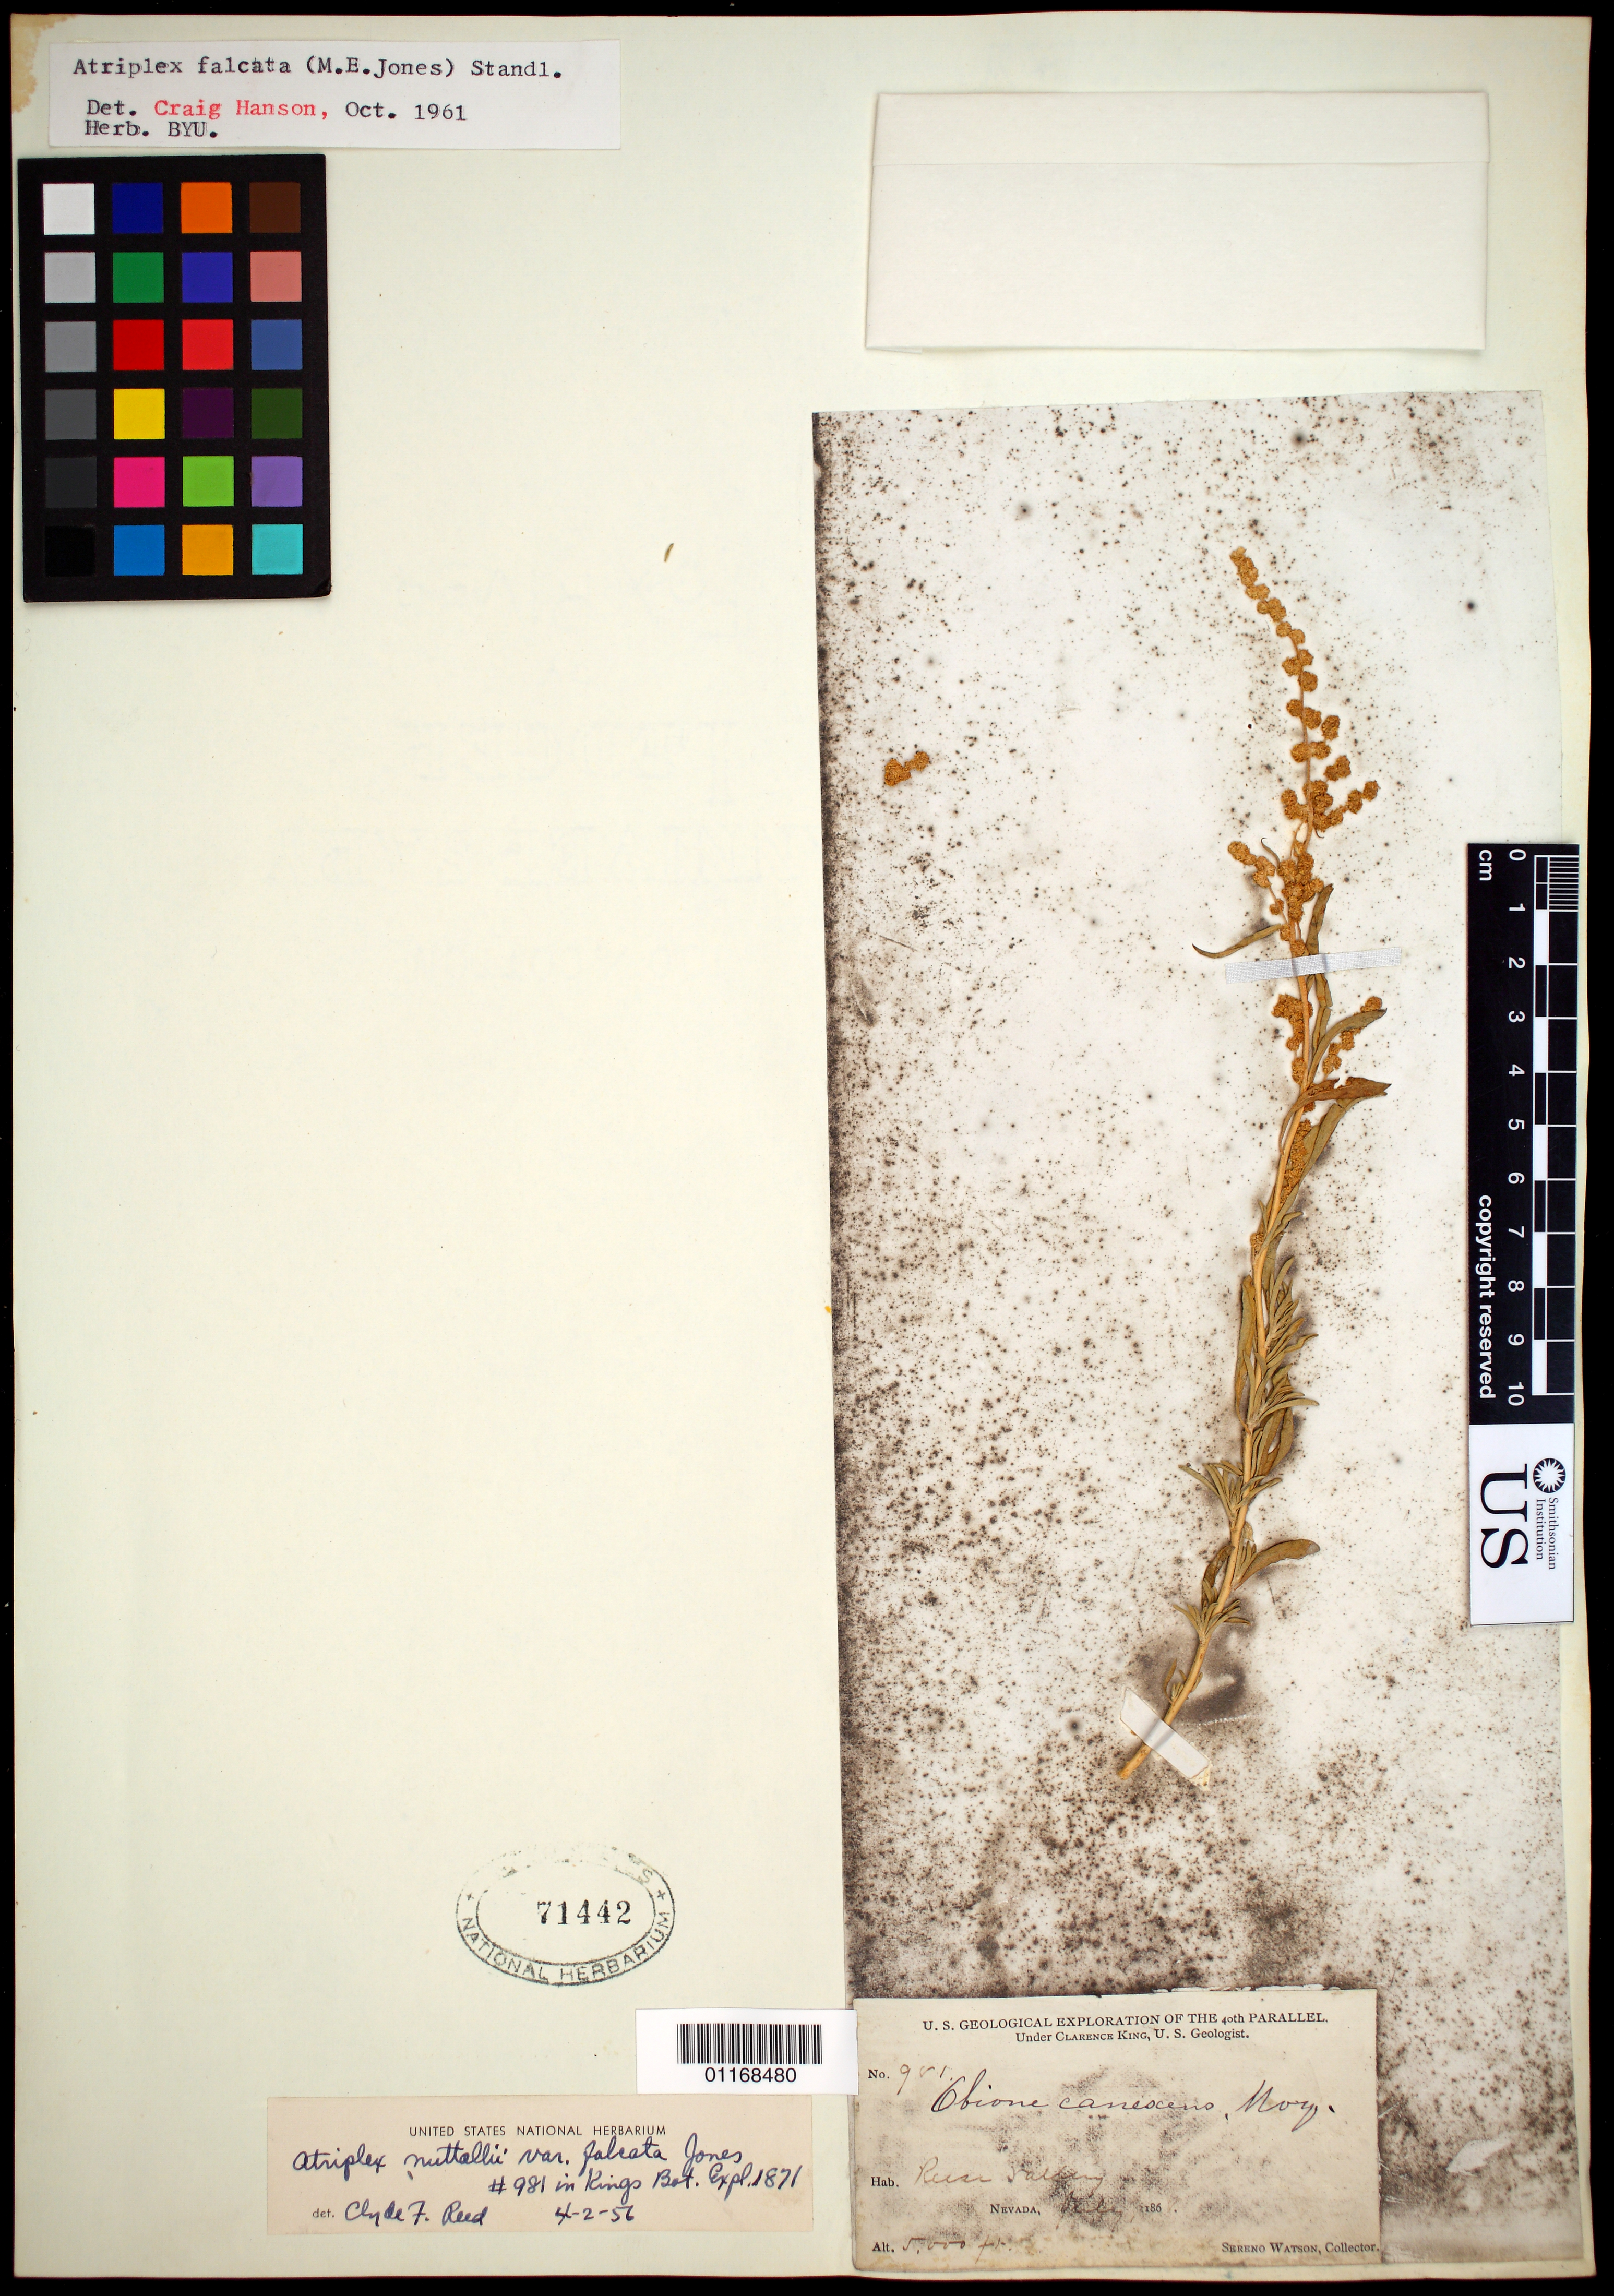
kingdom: Plantae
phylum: Tracheophyta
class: Magnoliopsida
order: Caryophyllales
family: Amaranthaceae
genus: Atriplex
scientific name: Atriplex falcata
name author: (M.E. Jones) Standl.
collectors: S. Watson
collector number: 981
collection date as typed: Jul 1868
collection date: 1868-07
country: United States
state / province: Nevada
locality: Reese River Valley.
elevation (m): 1524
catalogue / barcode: US 71442